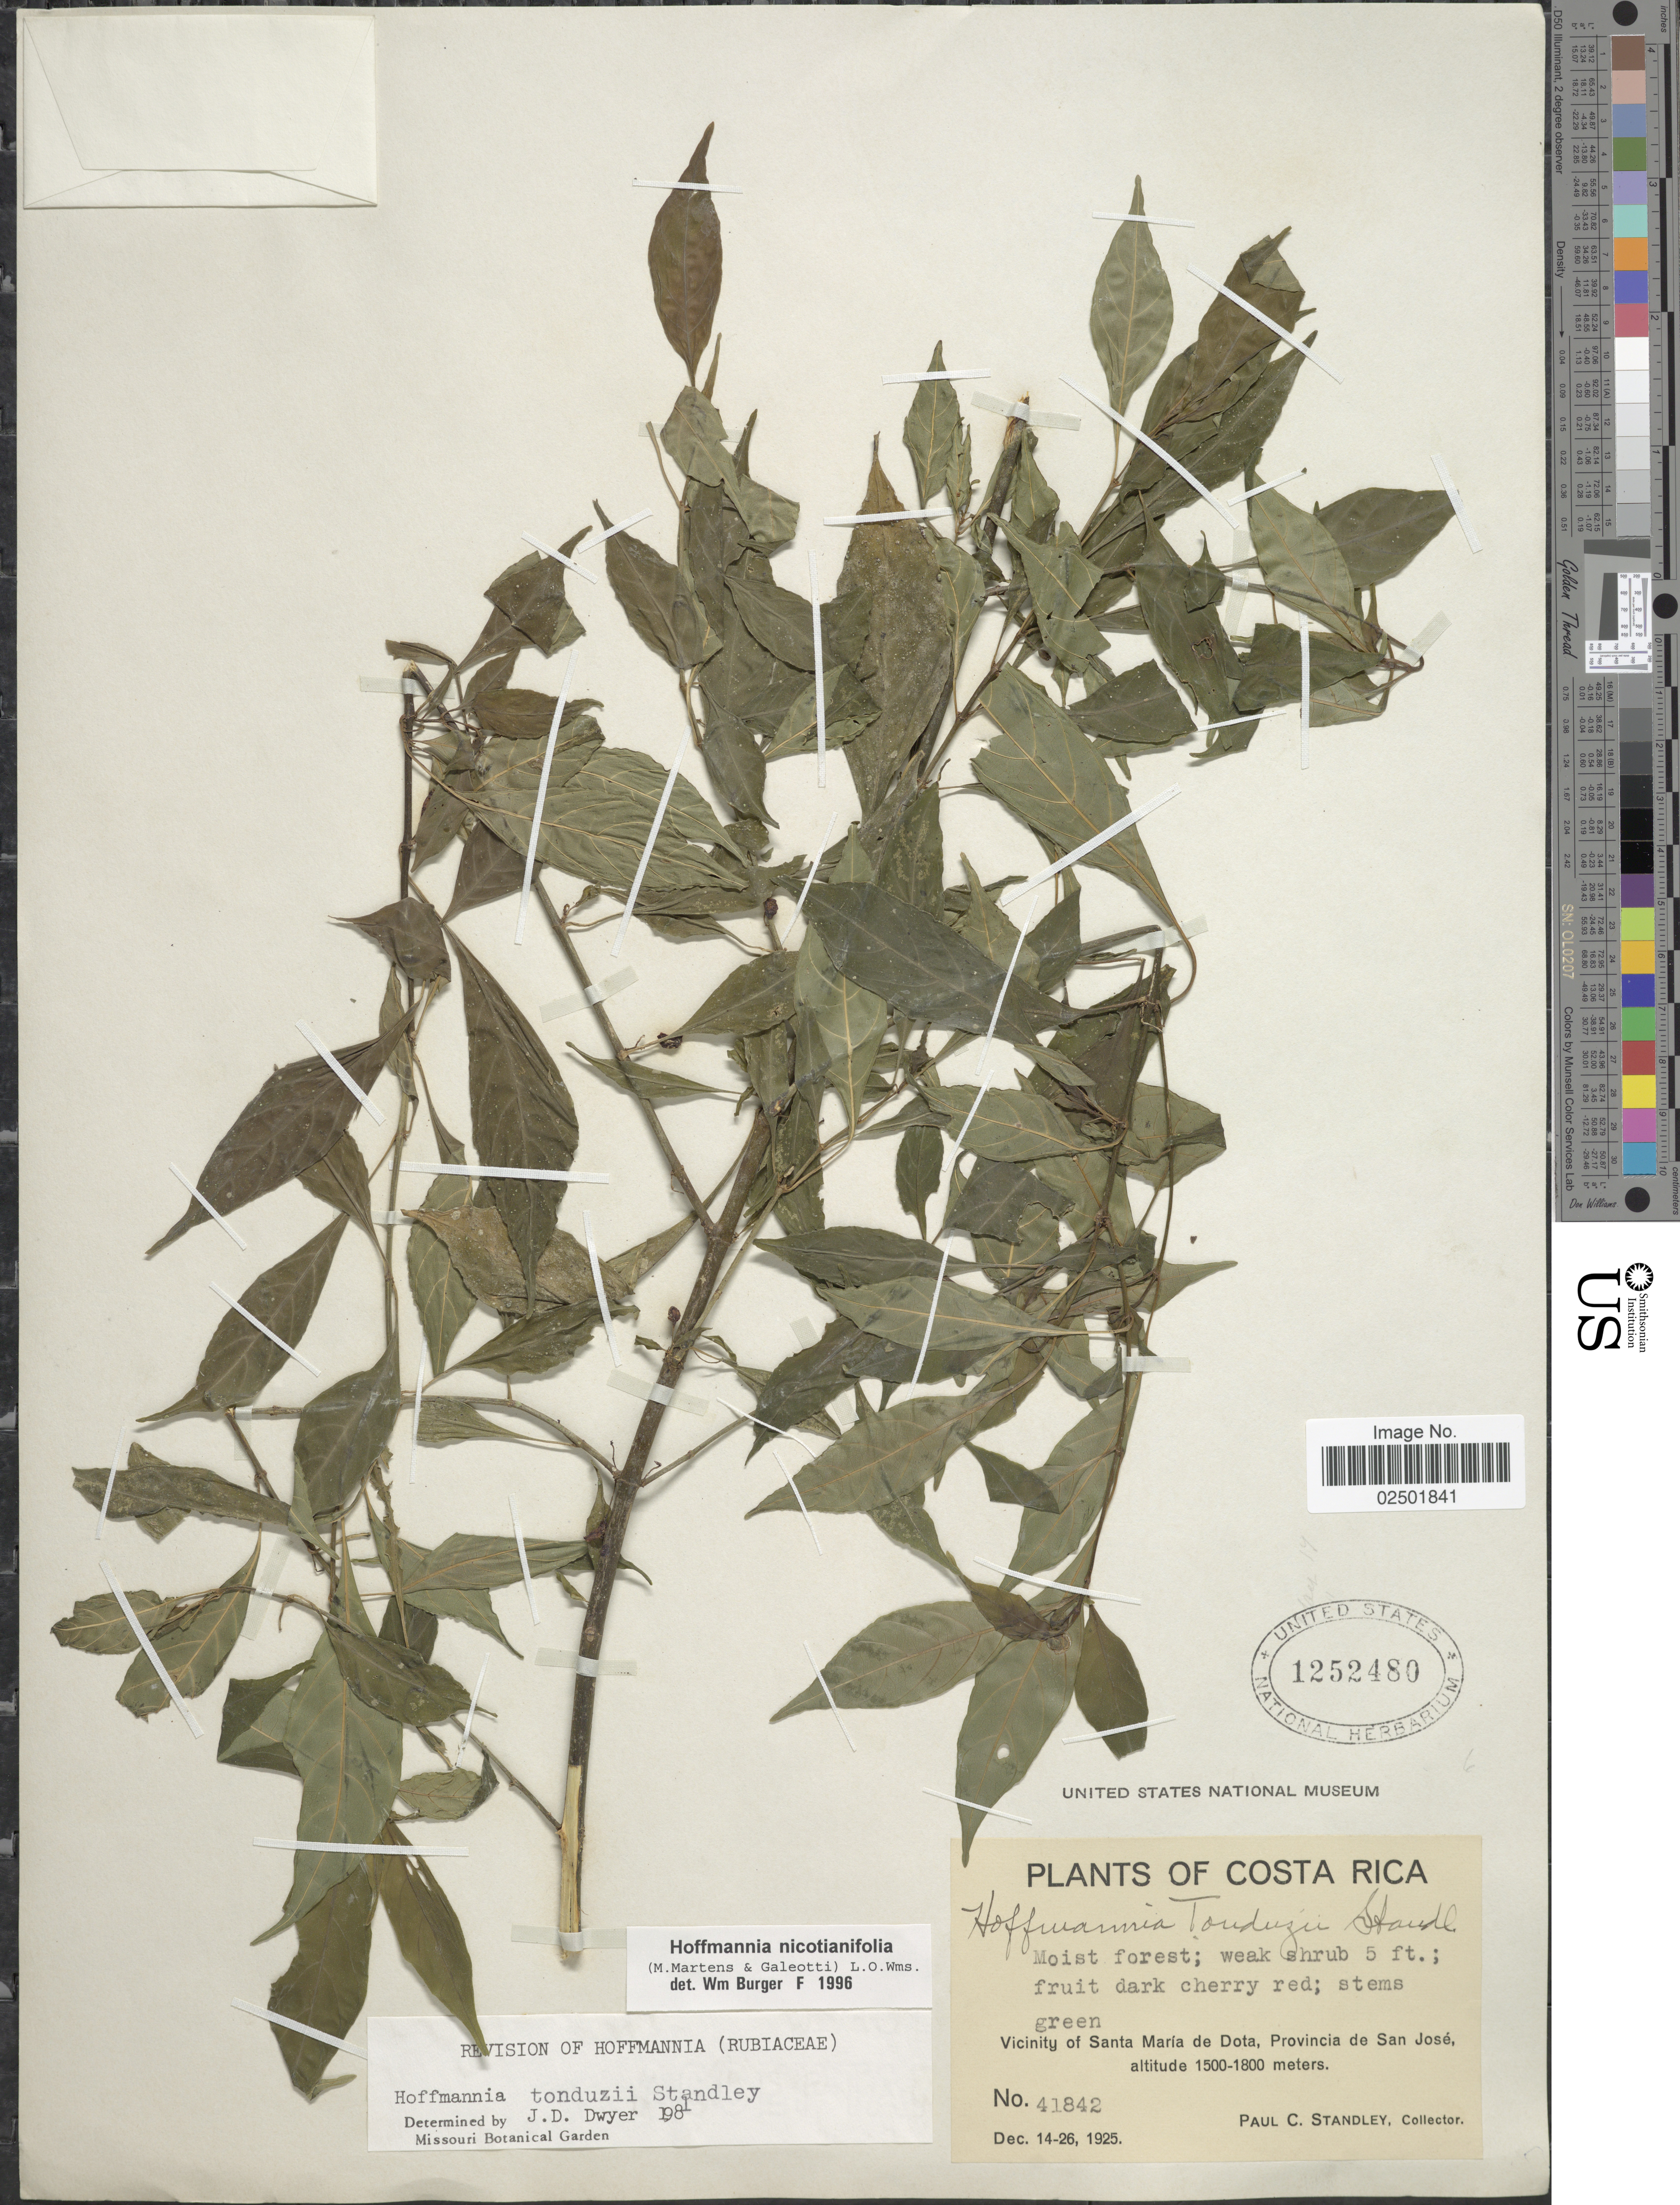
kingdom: Plantae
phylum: Tracheophyta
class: Magnoliopsida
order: Gentianales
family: Rubiaceae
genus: Hoffmannia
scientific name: Hoffmannia nicotianifolia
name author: (M. Martens & Galeoti) L.O. Williams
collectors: P. C. Standley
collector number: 41842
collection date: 1925-12-14/1925-12-26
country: Costa Rica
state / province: San José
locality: Vicinity of Santa María de Dota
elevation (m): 1500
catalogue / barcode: US 1252480